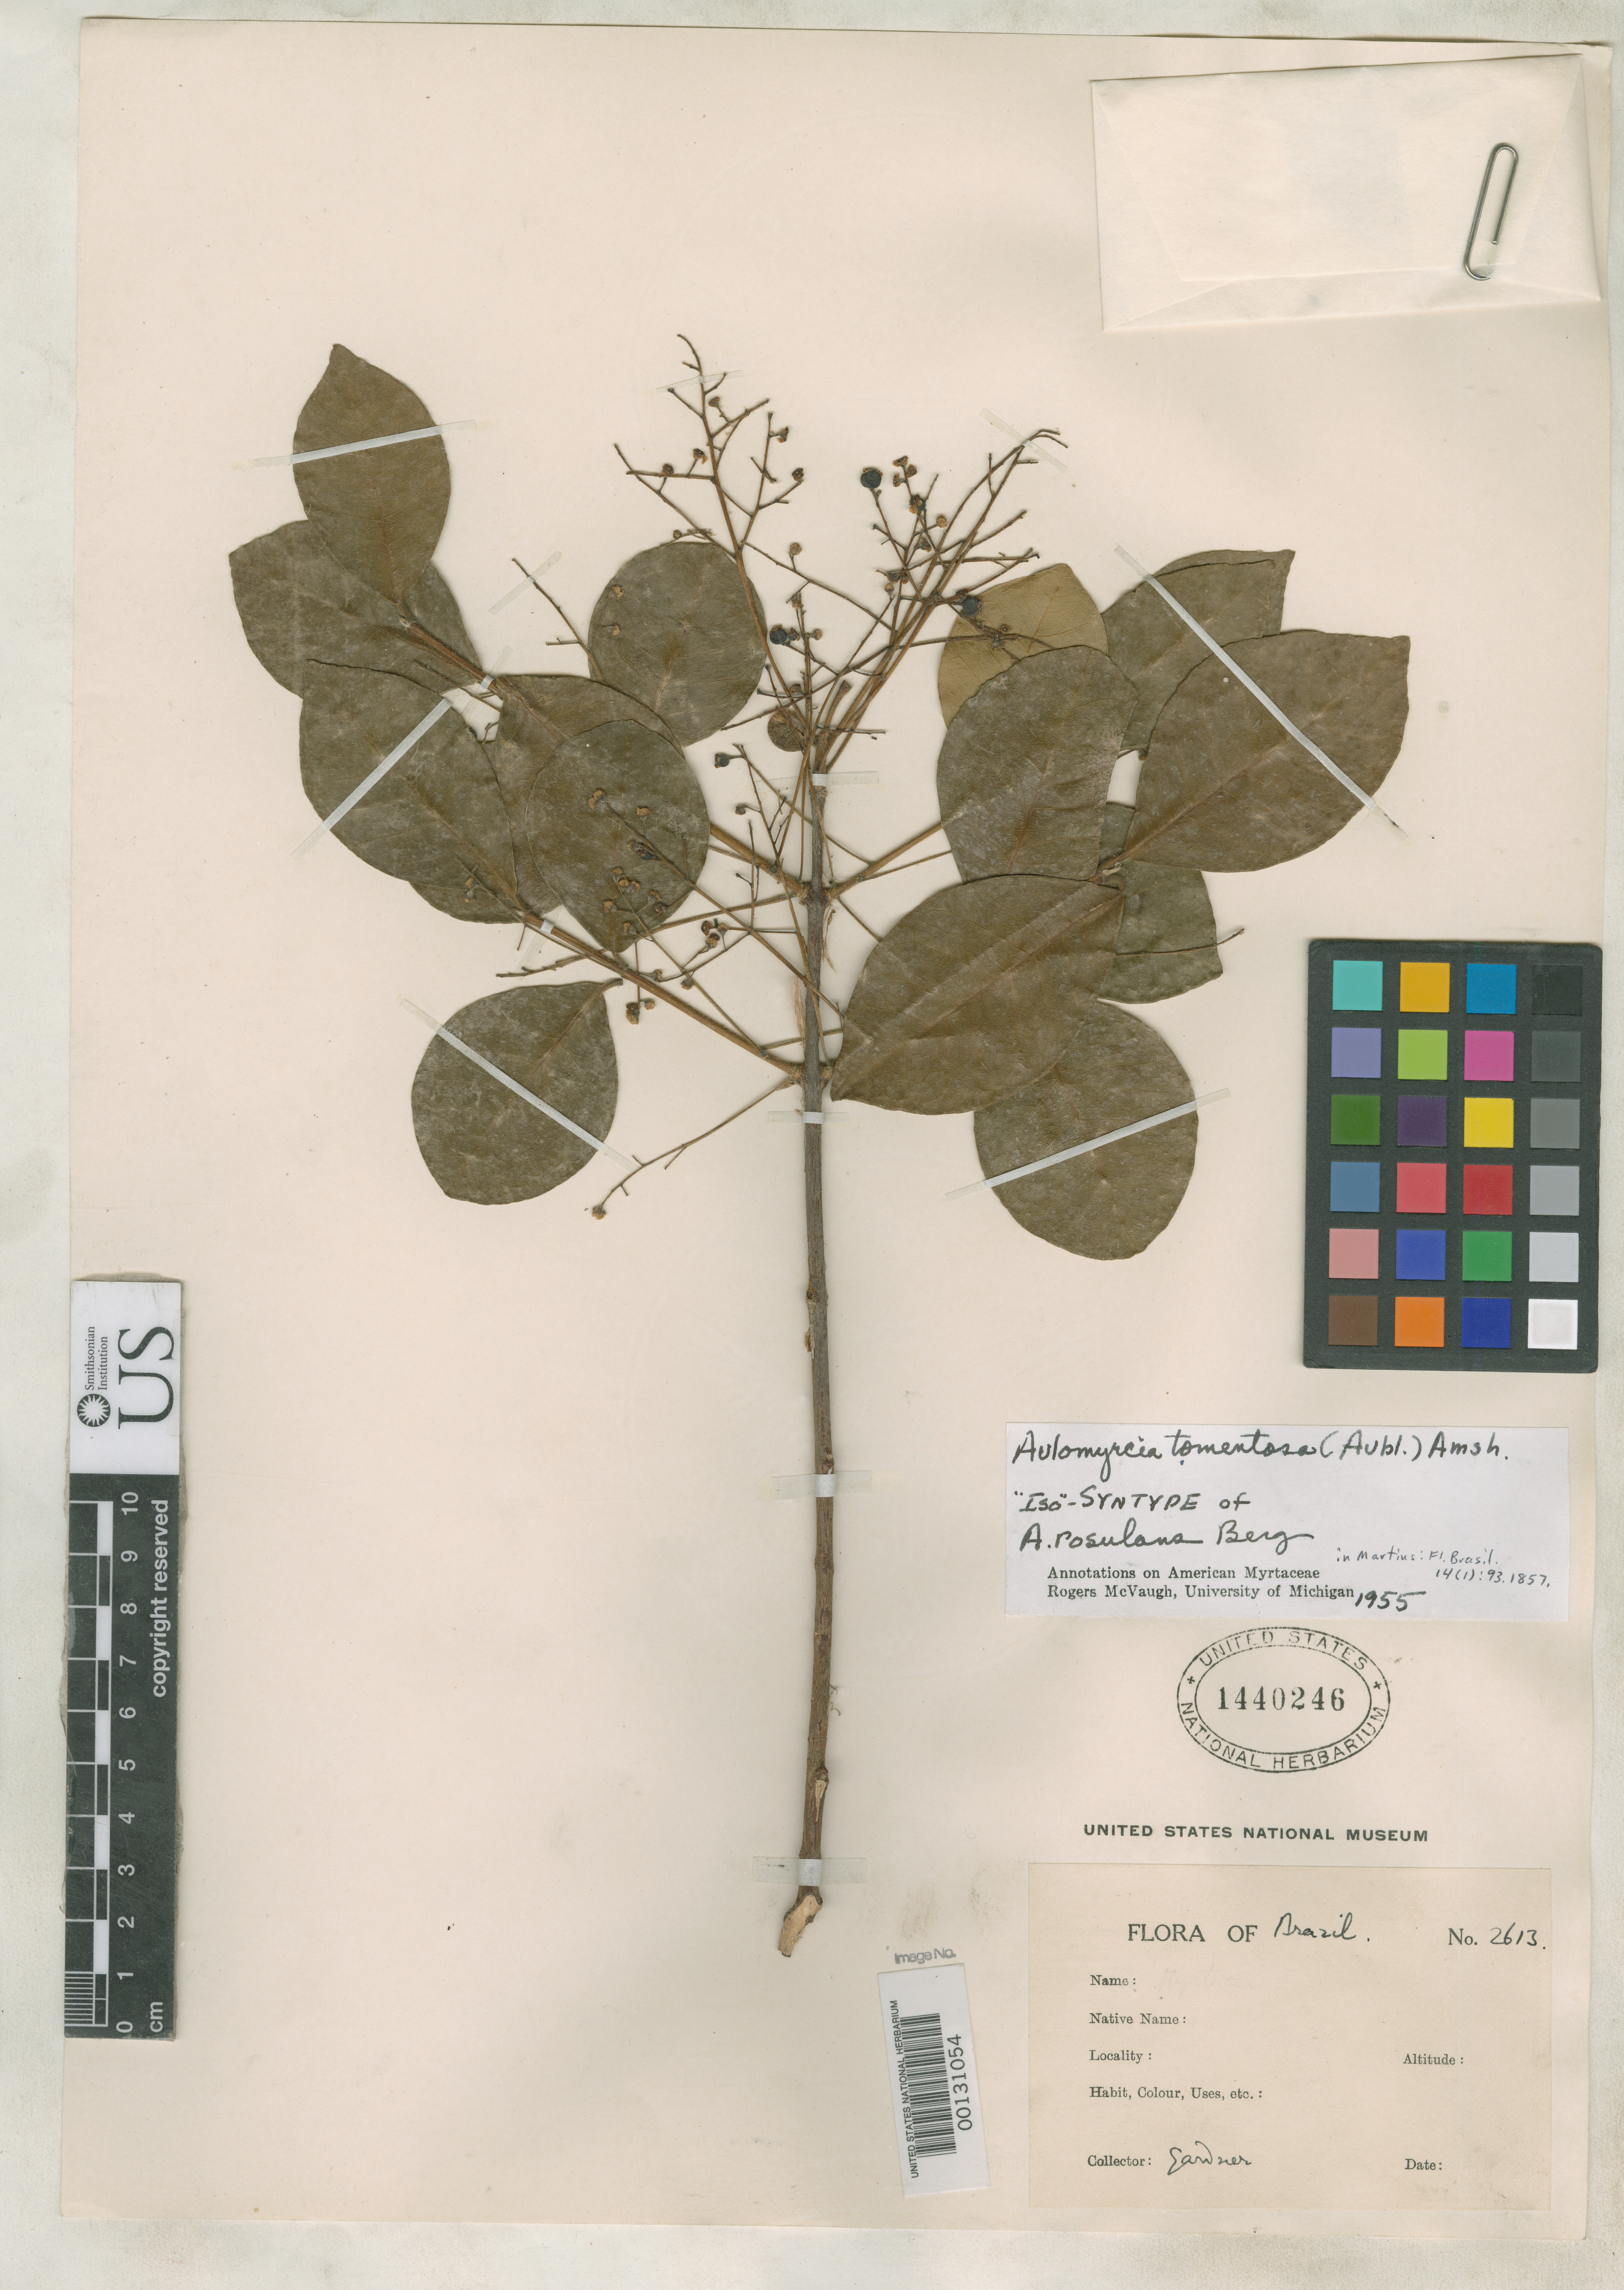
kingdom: Plantae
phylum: Tracheophyta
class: Magnoliopsida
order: Myrtales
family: Myrtaceae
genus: Aulomyrcia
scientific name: Aulomyrcia rosulans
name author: O. Berg in Mart.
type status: Syntype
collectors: G. Gardner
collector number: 2613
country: Brazil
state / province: Piauí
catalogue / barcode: US 1440246